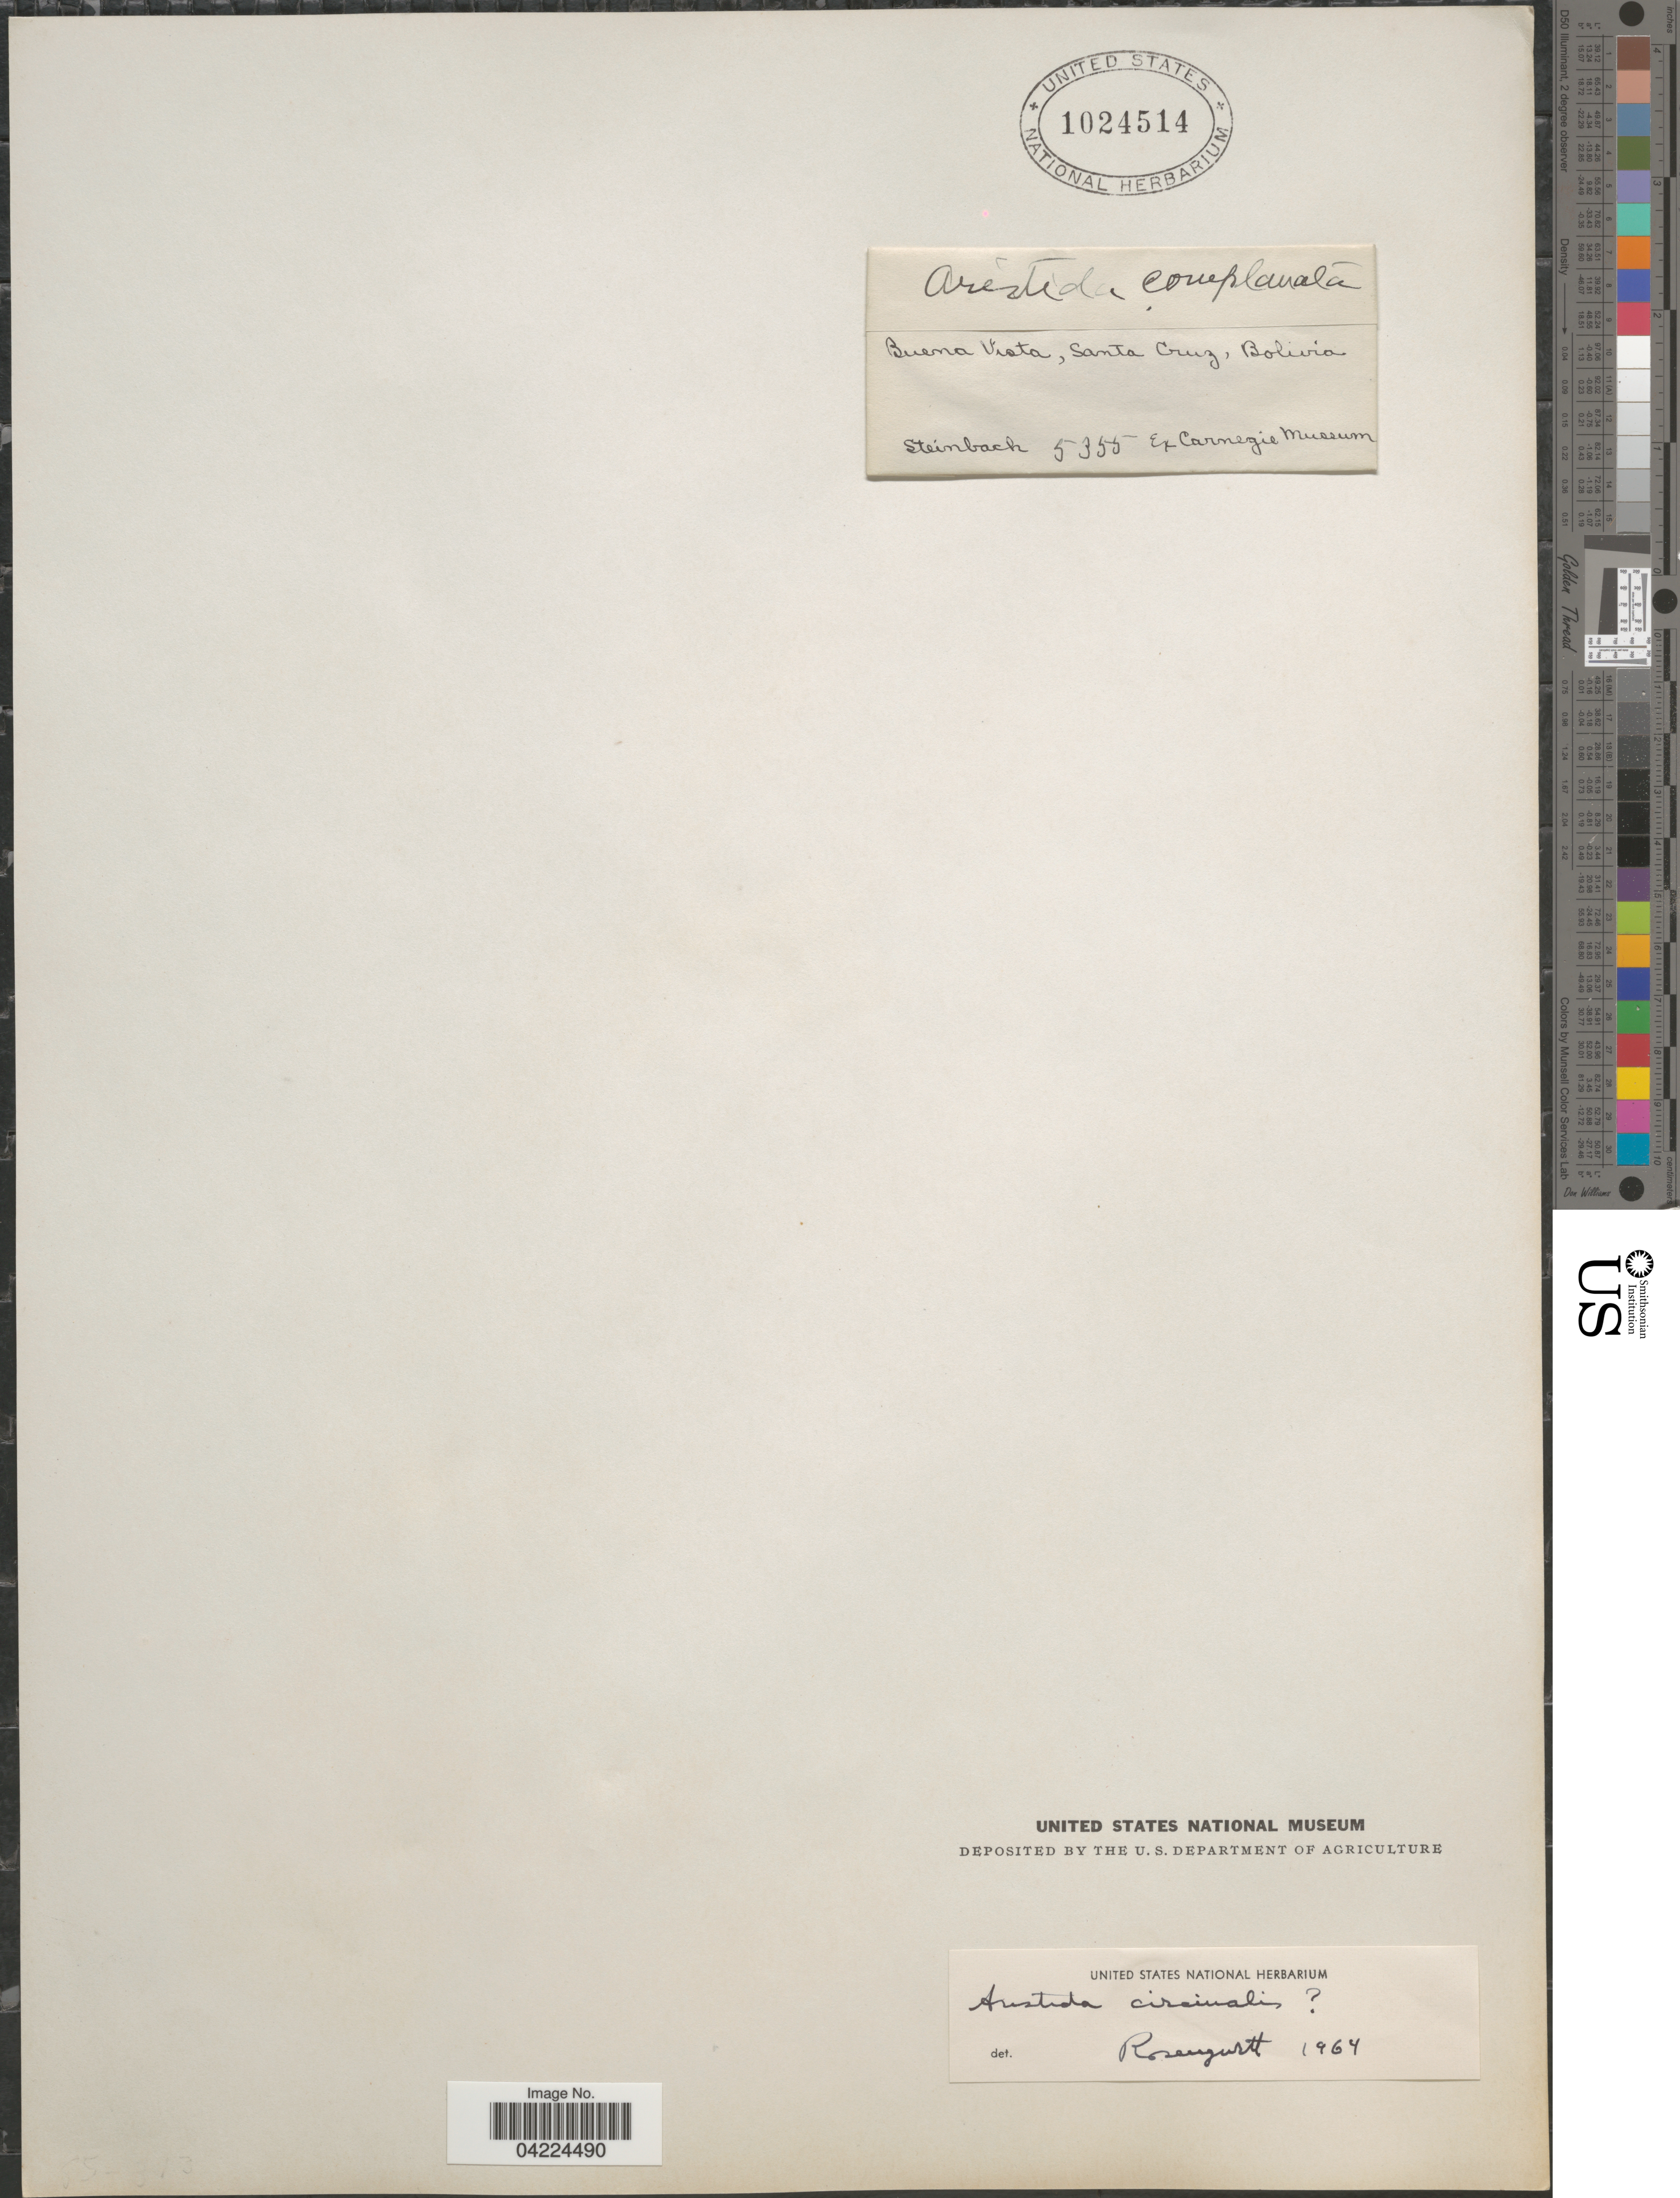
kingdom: Plantae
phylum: Tracheophyta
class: Liliopsida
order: Poales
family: Poaceae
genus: Aristida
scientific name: Aristida circinalis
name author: Lindm.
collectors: Steinbach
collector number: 5355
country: Bolivia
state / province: Santa Cruz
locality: Buena Vista.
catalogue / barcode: US 1024514